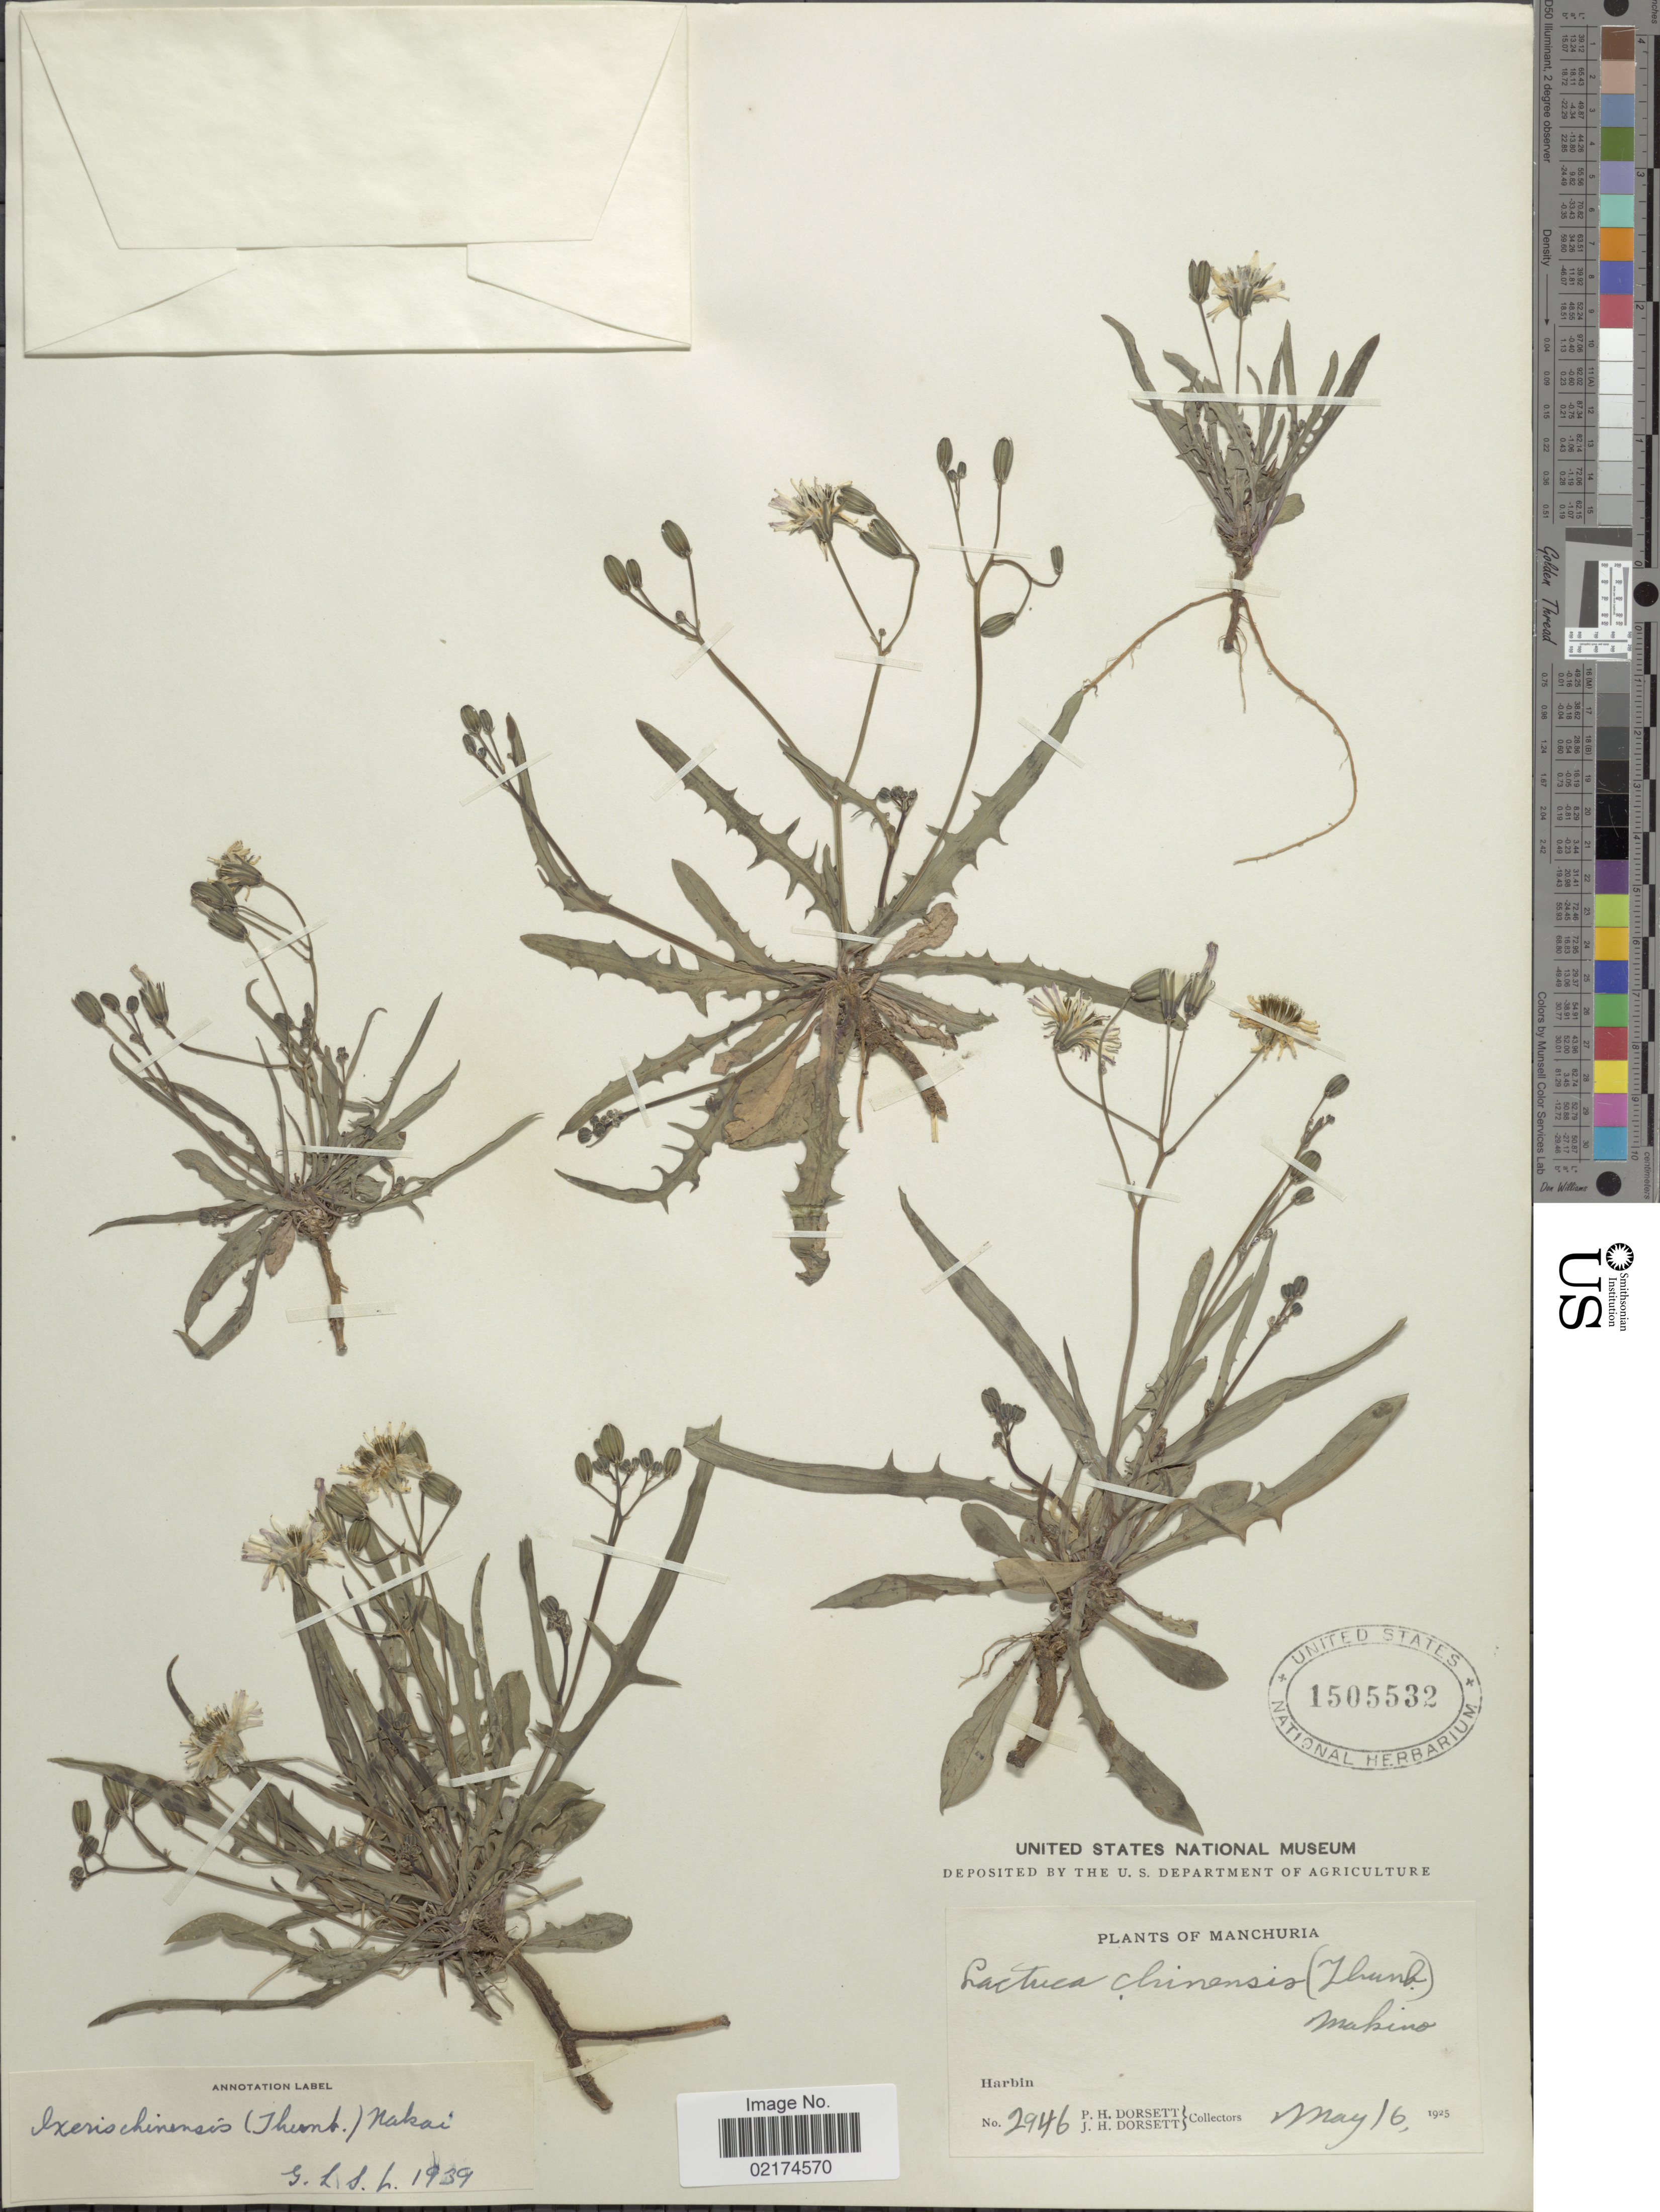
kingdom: Plantae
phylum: Tracheophyta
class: Magnoliopsida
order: Asterales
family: Asteraceae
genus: Ixeris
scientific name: Ixeris chinensis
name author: (Thunb.) Nakai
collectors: P. H. Dorsett & J. Dorsett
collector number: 2946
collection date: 1925-05-16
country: China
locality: Manchuria, Harbin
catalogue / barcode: US 1505532